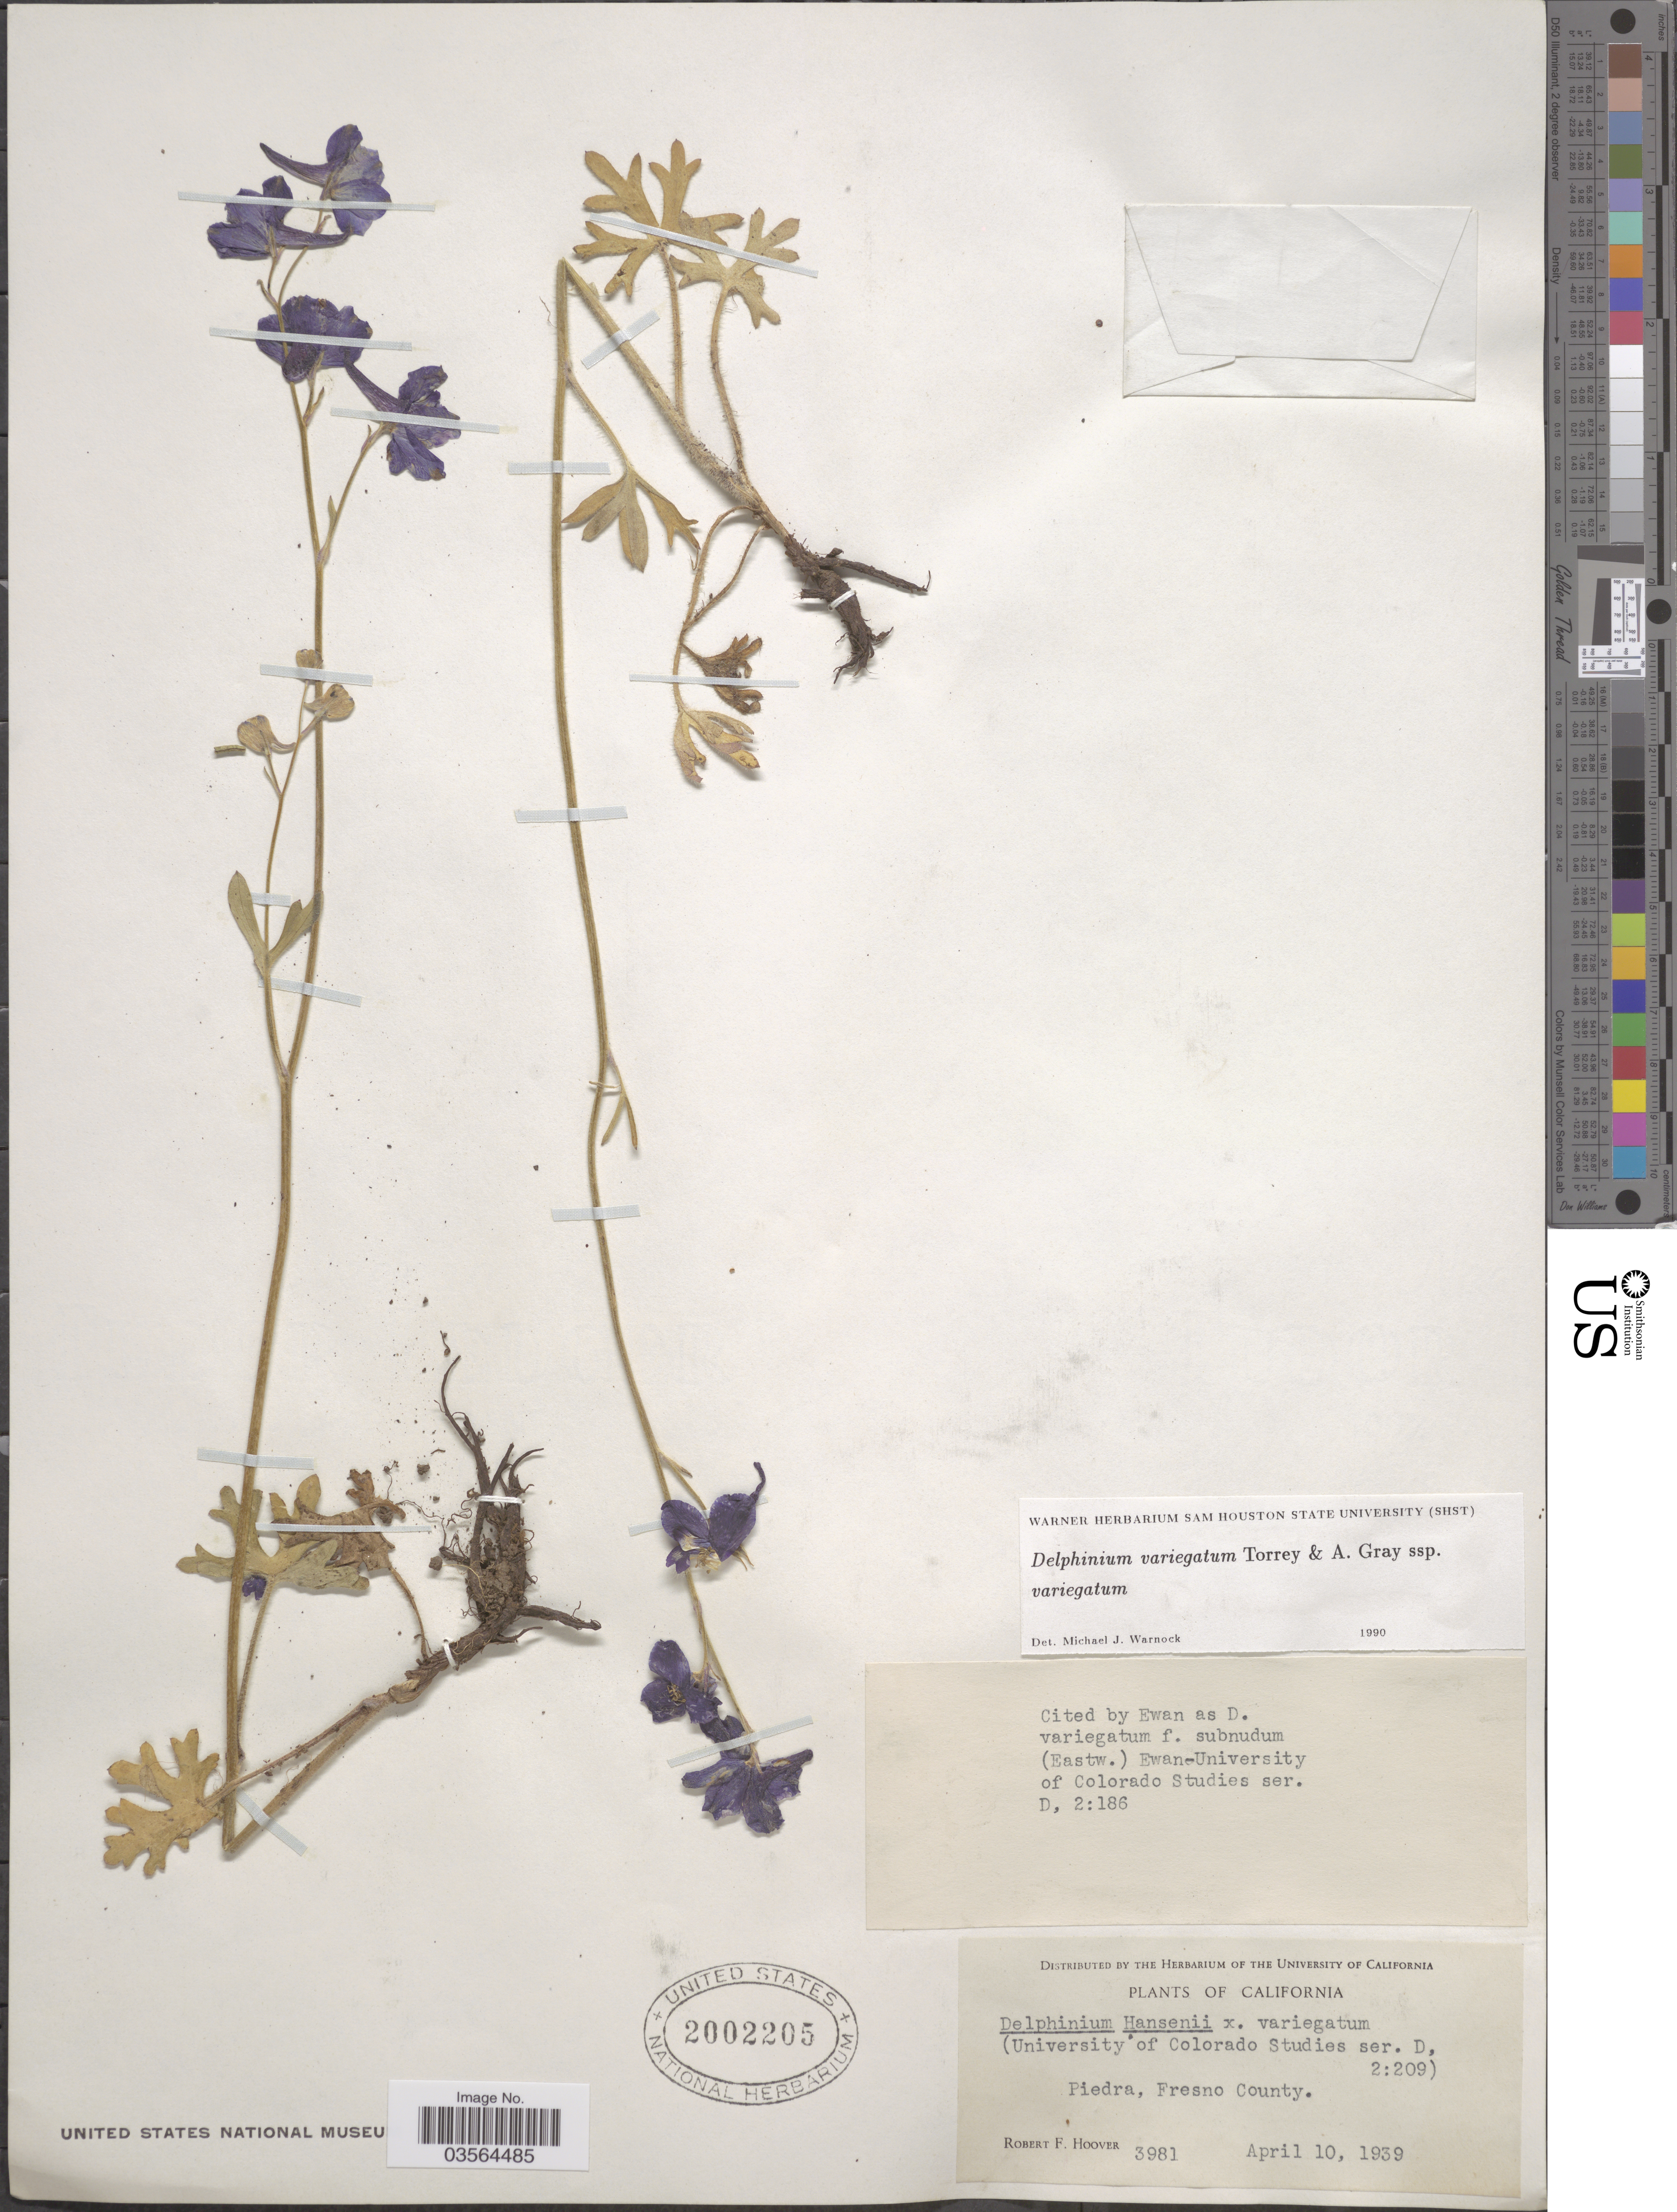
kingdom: Plantae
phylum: Tracheophyta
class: Magnoliopsida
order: Ranunculales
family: Ranunculaceae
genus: Delphinium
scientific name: Delphinium variegatum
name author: Torr. & A. Gray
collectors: R. F. Hoover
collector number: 3981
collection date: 1939-04-10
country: United States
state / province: California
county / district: Fresno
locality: Piedra, Fresno County.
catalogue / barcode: US 2002205